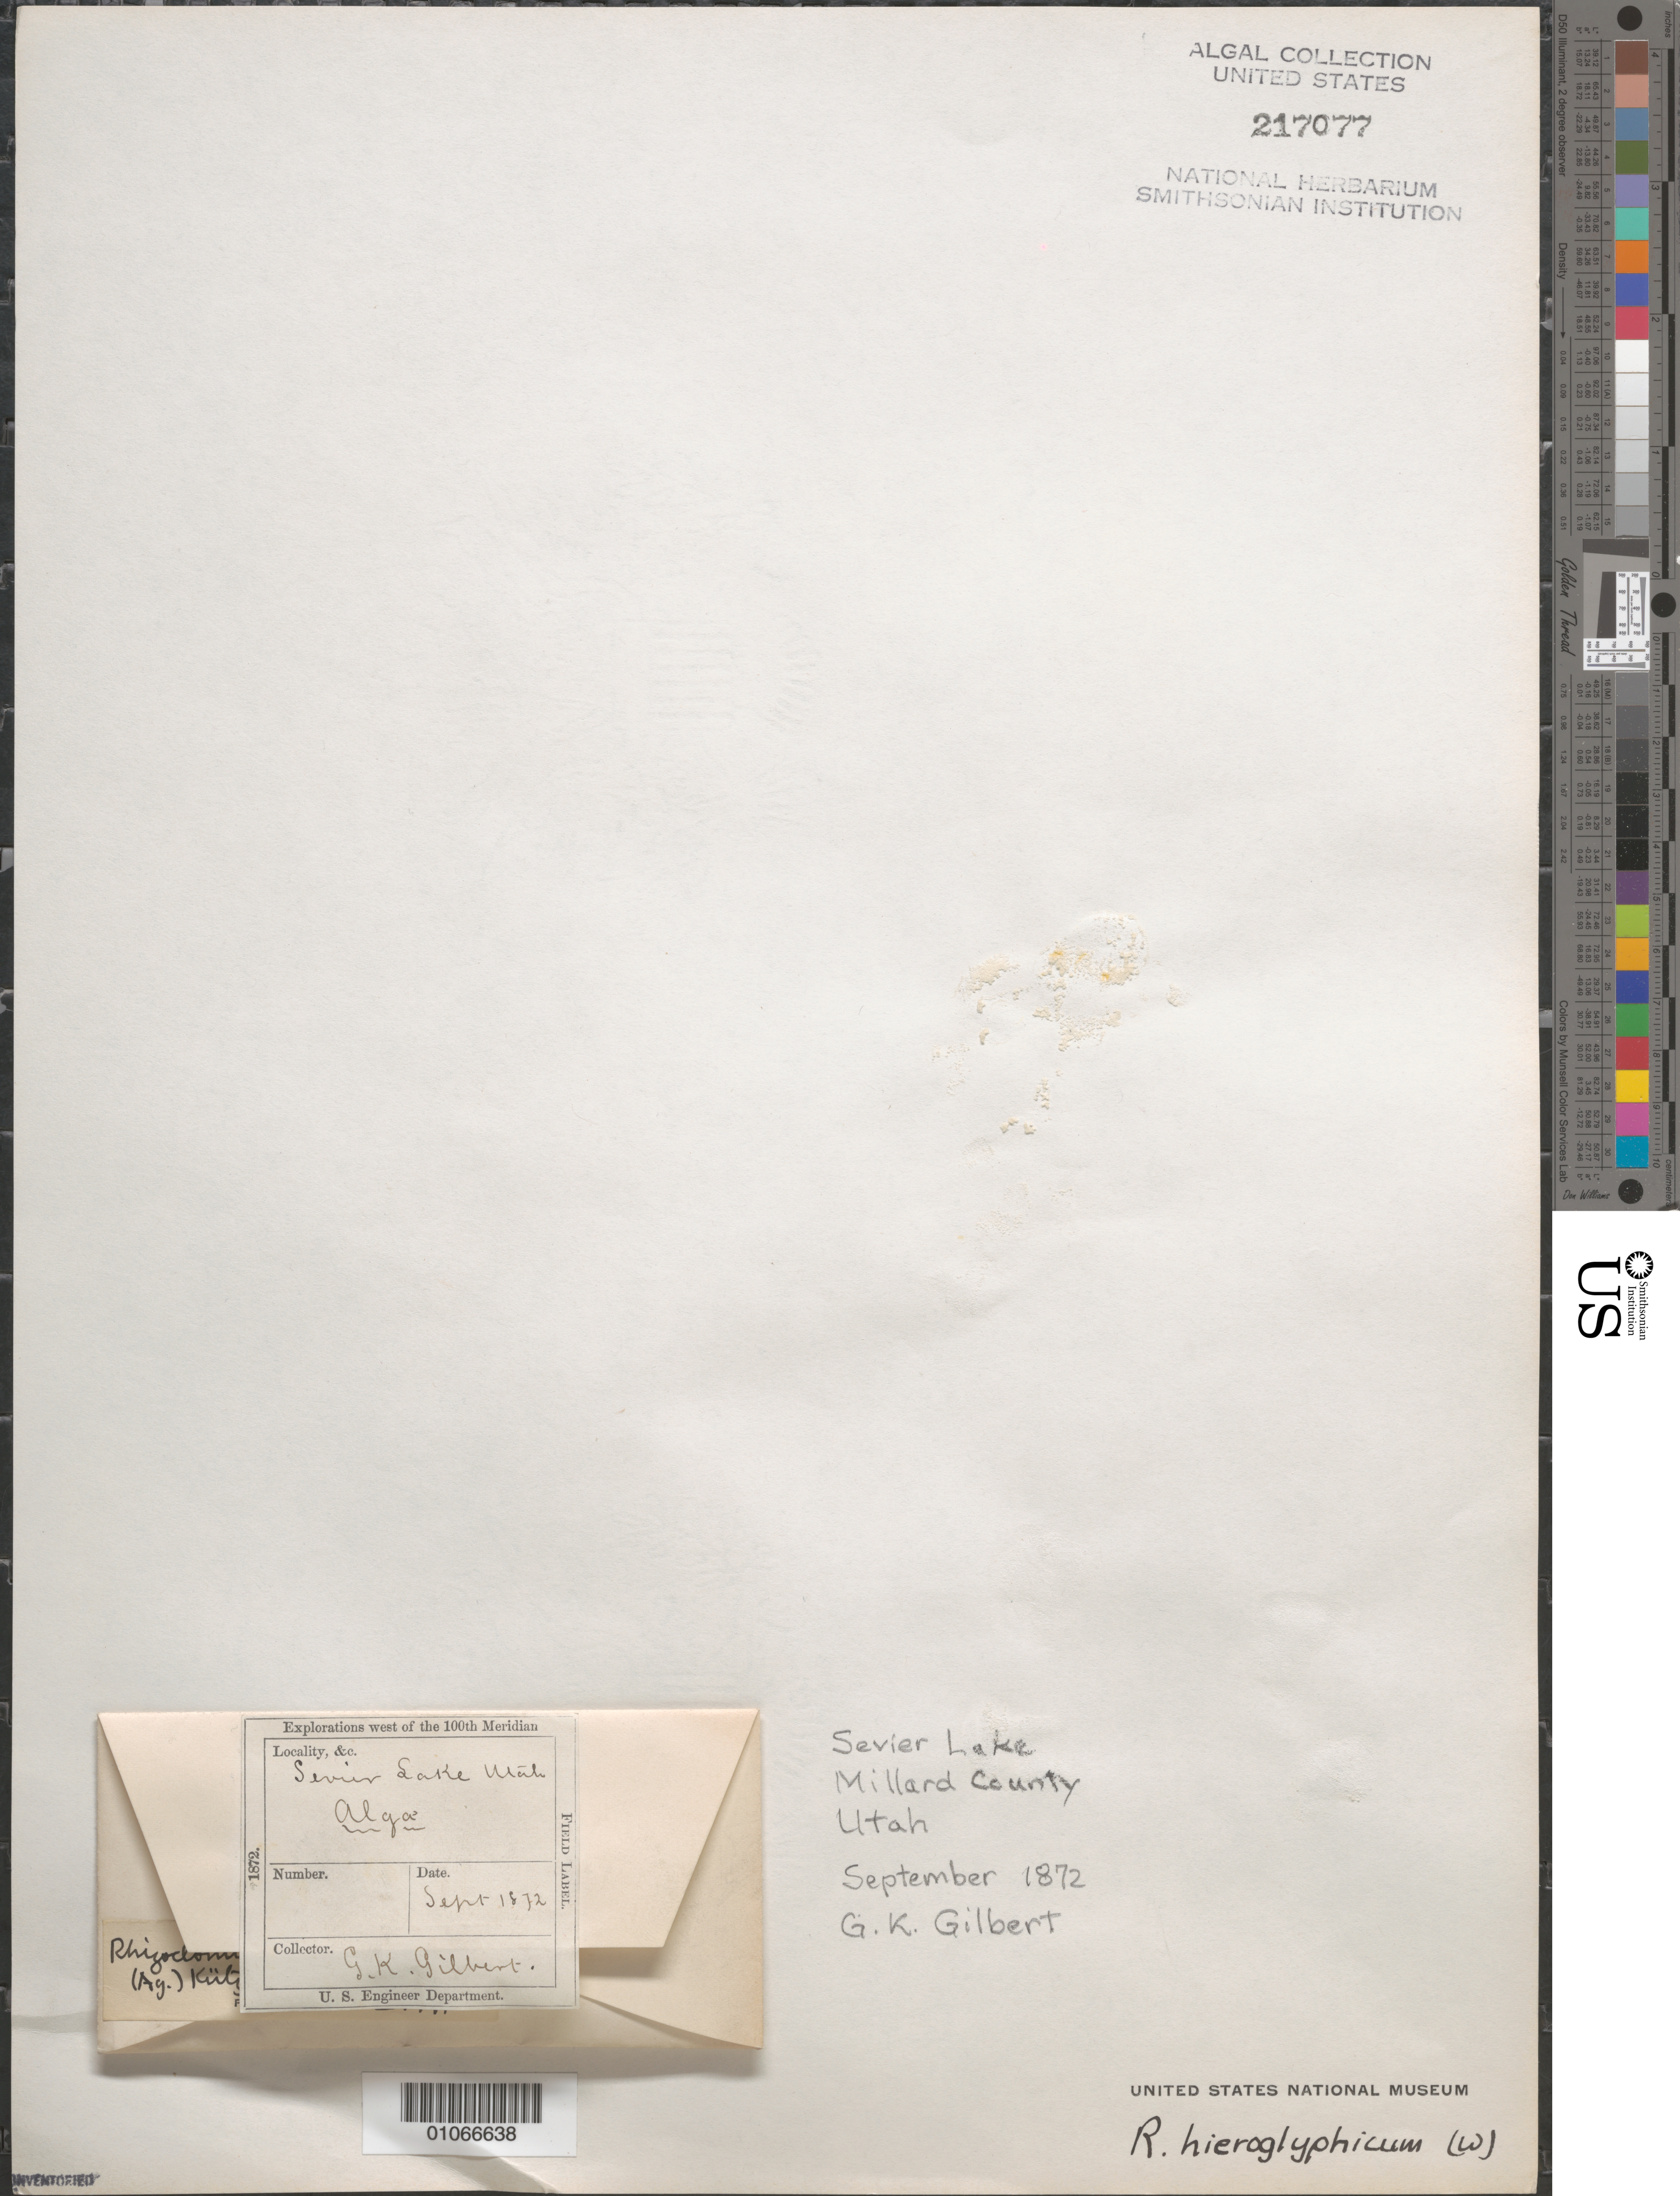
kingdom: Plantae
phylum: Chlorophyta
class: Ulvophyceae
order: Cladophorales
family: Cladophoraceae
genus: Rhizoclonium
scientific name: Rhizoclonium hieroglyphicum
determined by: Drouet, F. E.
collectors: G. K. Gilbert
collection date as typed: Sep 1872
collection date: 1872-09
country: United States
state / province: Utah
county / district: Millard County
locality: Sevier Lake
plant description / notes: Explorations west of the 100th Meridian, 1872, Field Label, Engineer Department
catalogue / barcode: US 217077